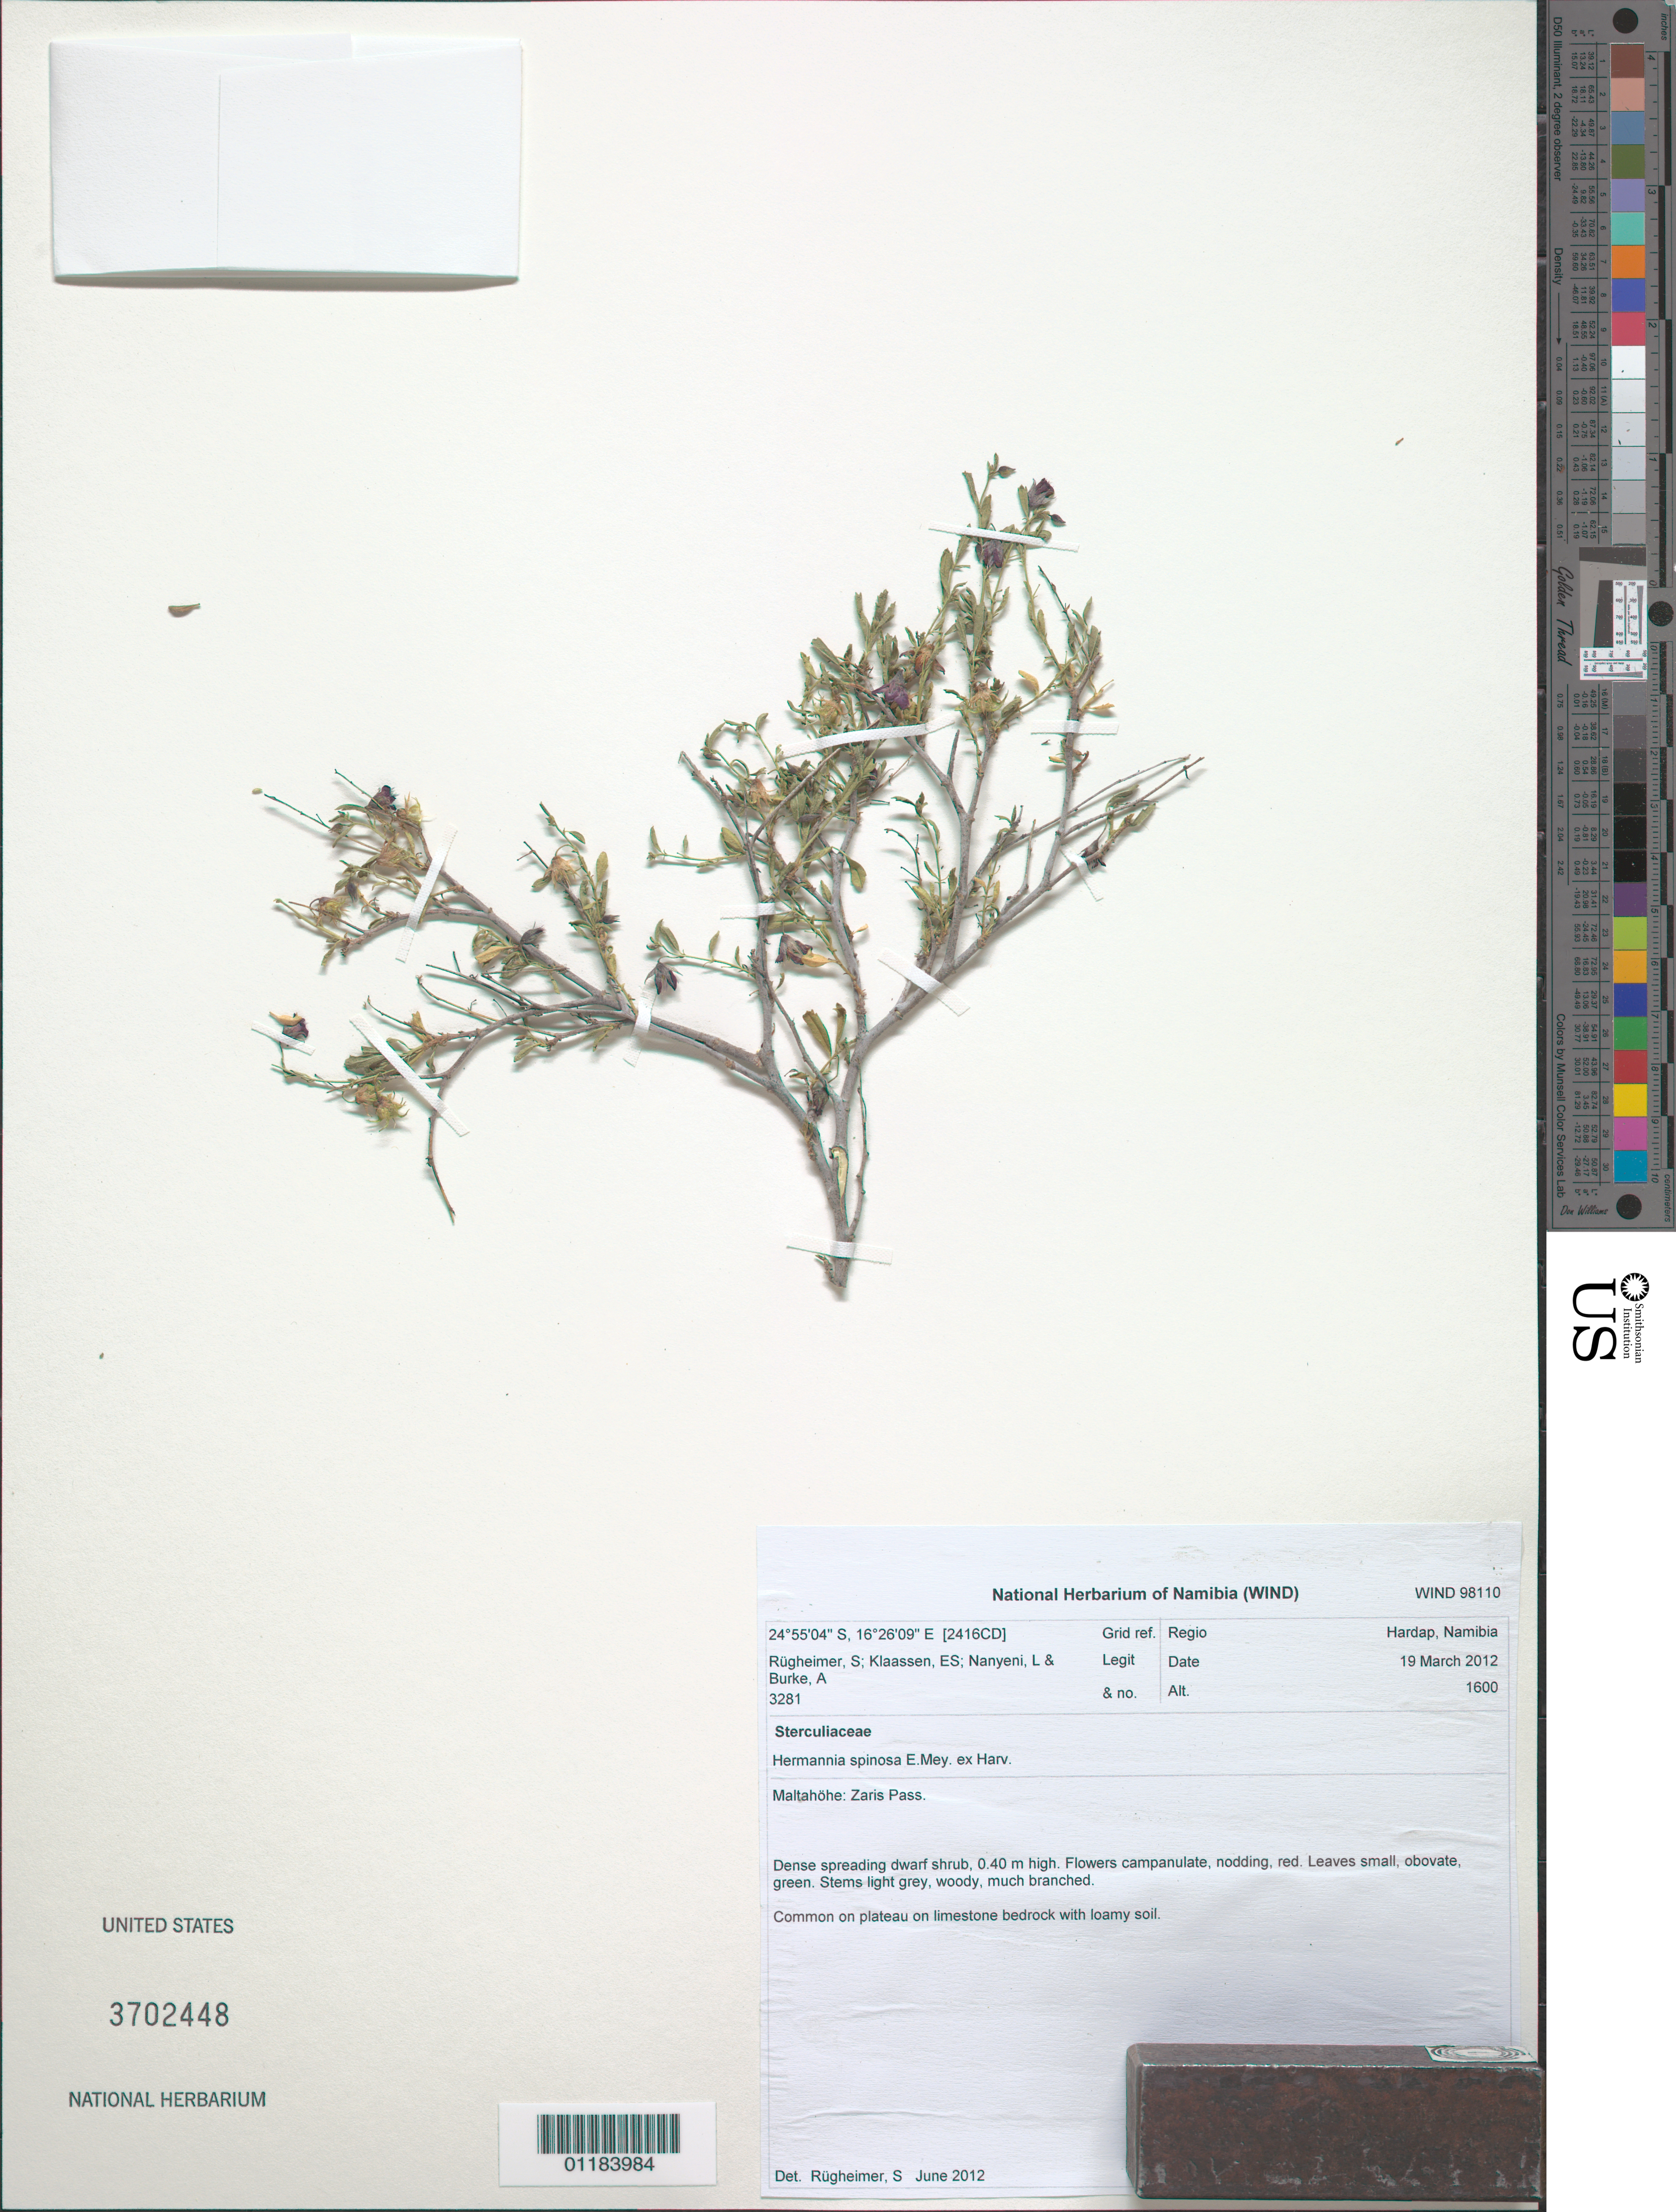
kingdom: Plantae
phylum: Tracheophyta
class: Magnoliopsida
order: Malvales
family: Malvaceae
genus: Hermannia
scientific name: Hermannia spinosa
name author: E. Mey. ex Harv.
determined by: Rugheimer, S.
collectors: S. Rugheimer, E. S. Klaassen, L. Nanyeni & A. Burke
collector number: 3281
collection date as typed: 19 March 2012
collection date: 2012-03-19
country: Namibia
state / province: Hardap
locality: Zaris Pass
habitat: plateau on limestone bedrock with loamy soil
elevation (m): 1600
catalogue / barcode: US 3702448